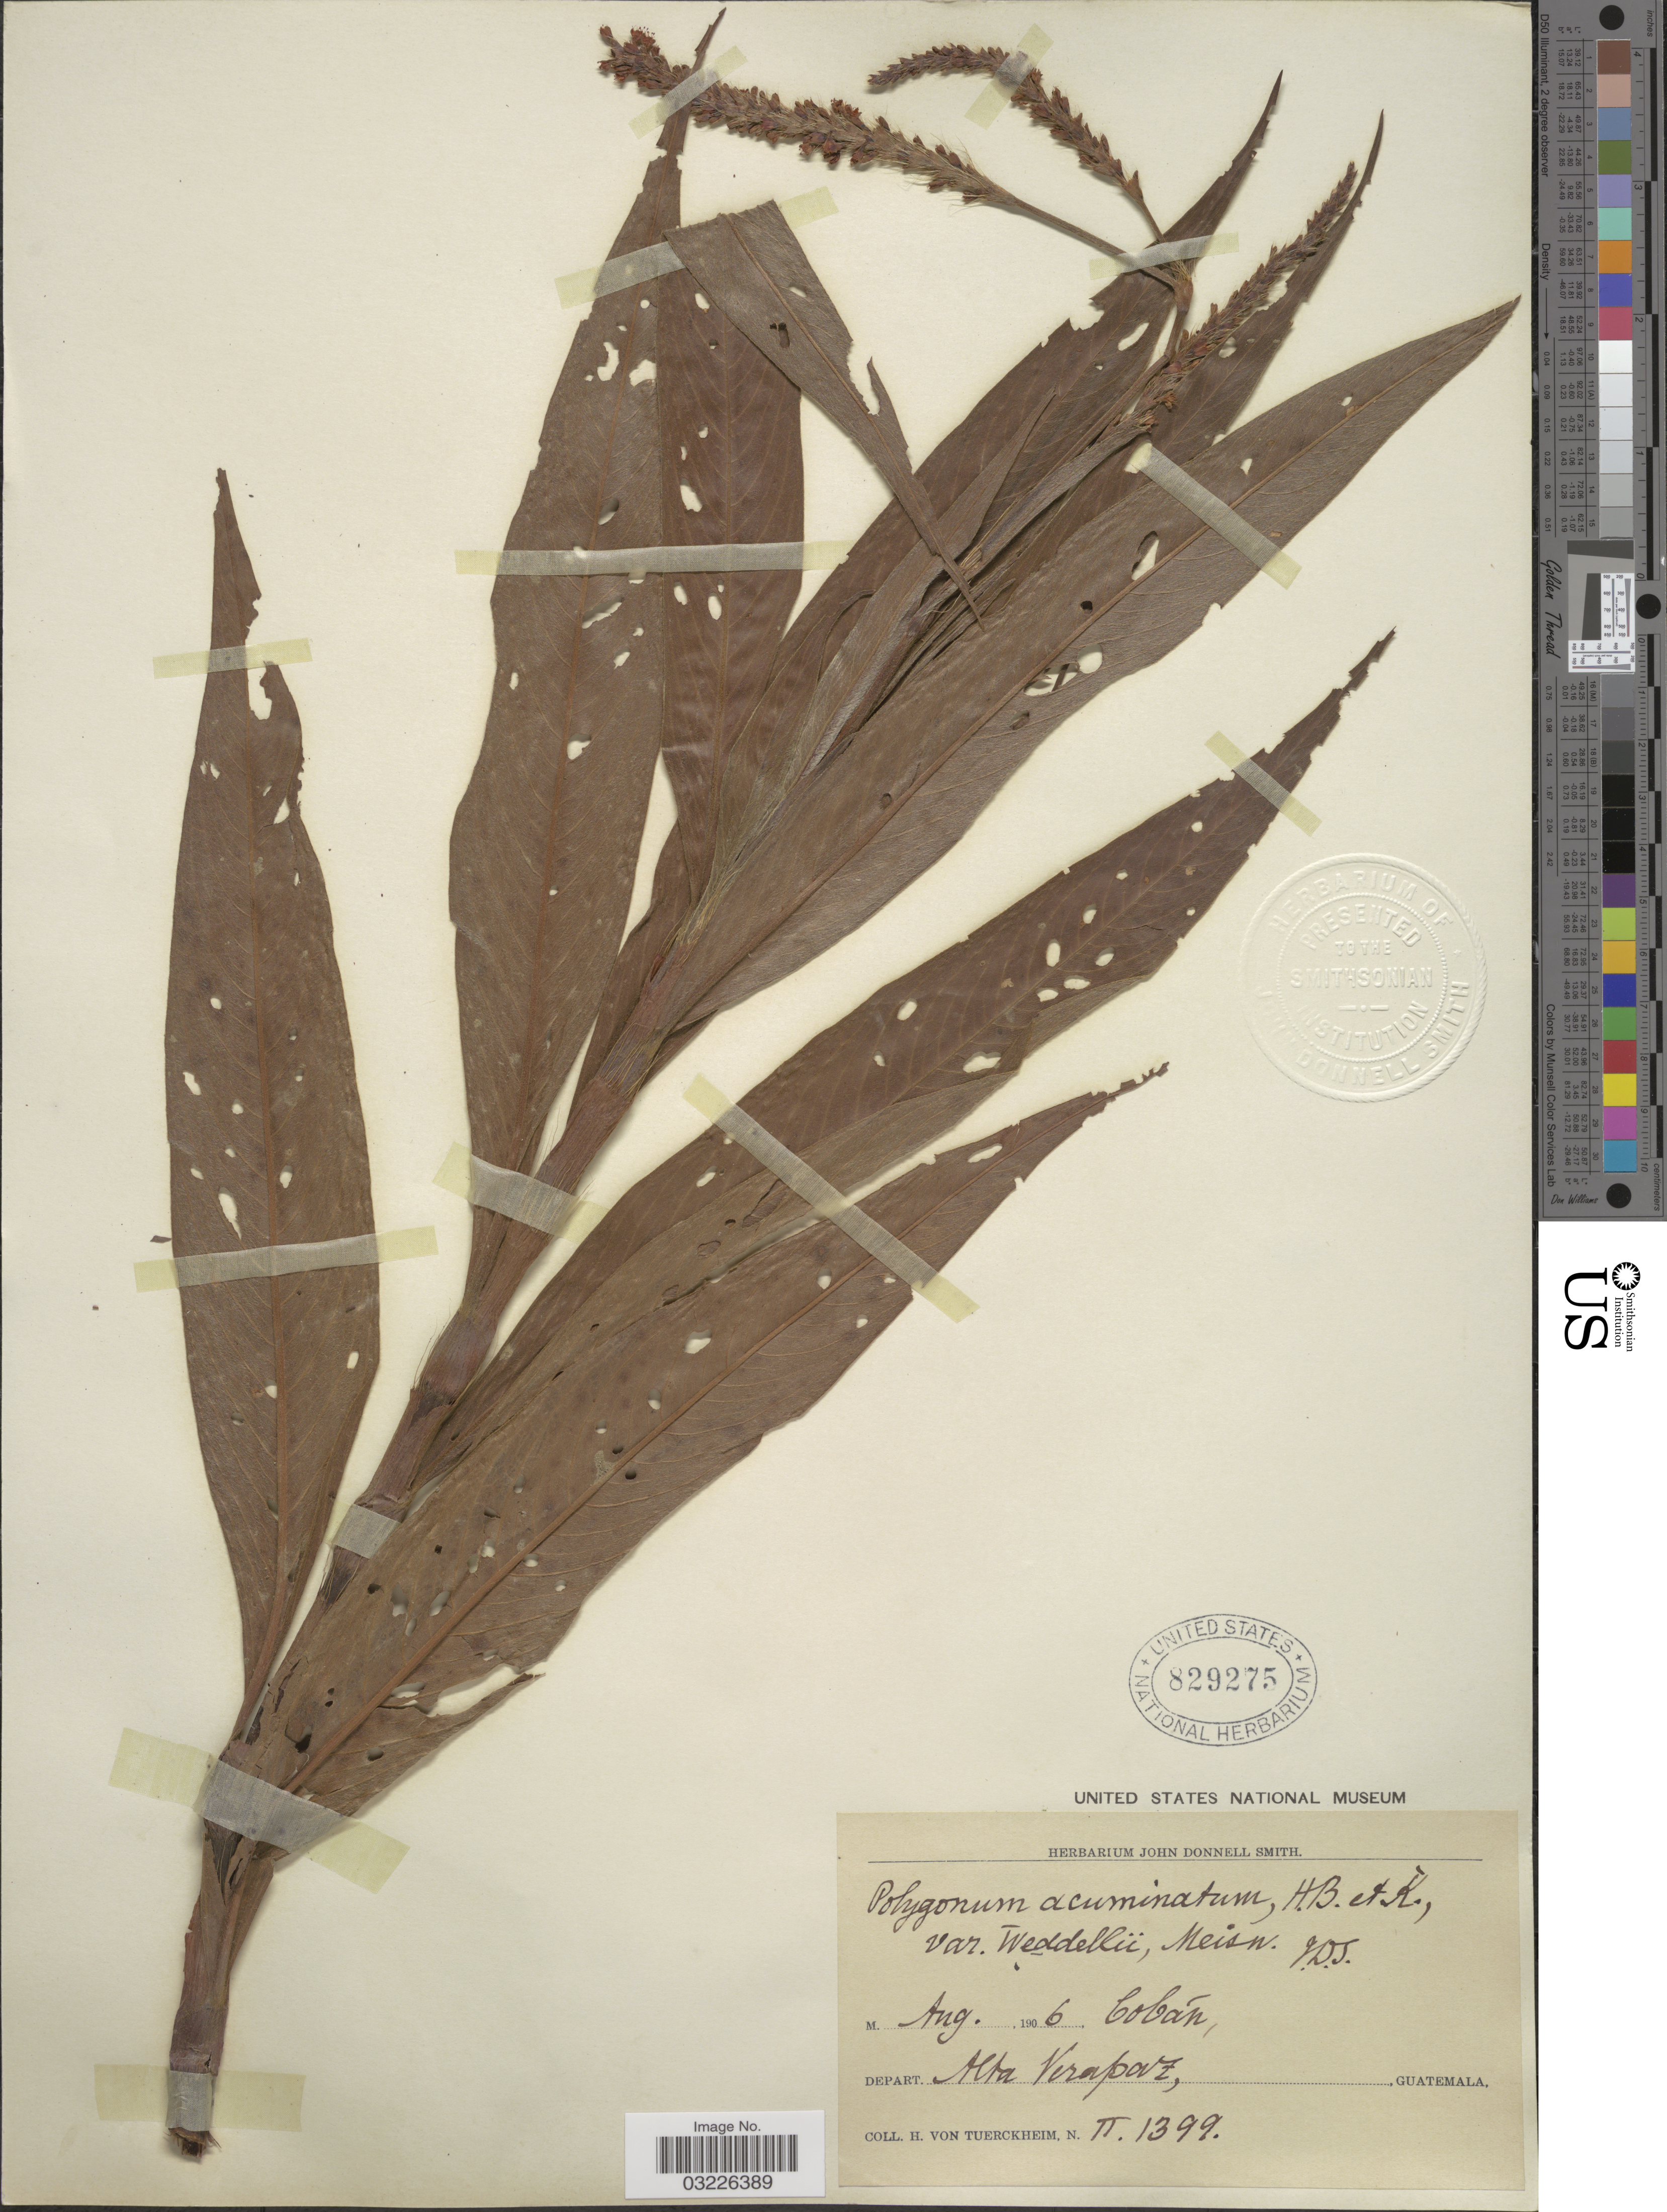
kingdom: Plantae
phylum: Tracheophyta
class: Magnoliopsida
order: Caryophyllales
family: Polygonaceae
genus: Polygonum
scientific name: Polygonum acuminatum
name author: Kunth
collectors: H. von Türckheim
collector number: II1399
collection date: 1906-08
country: Guatemala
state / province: Alta Verapaz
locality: Cobán, Depart. Alta Verapaz.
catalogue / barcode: US 829275